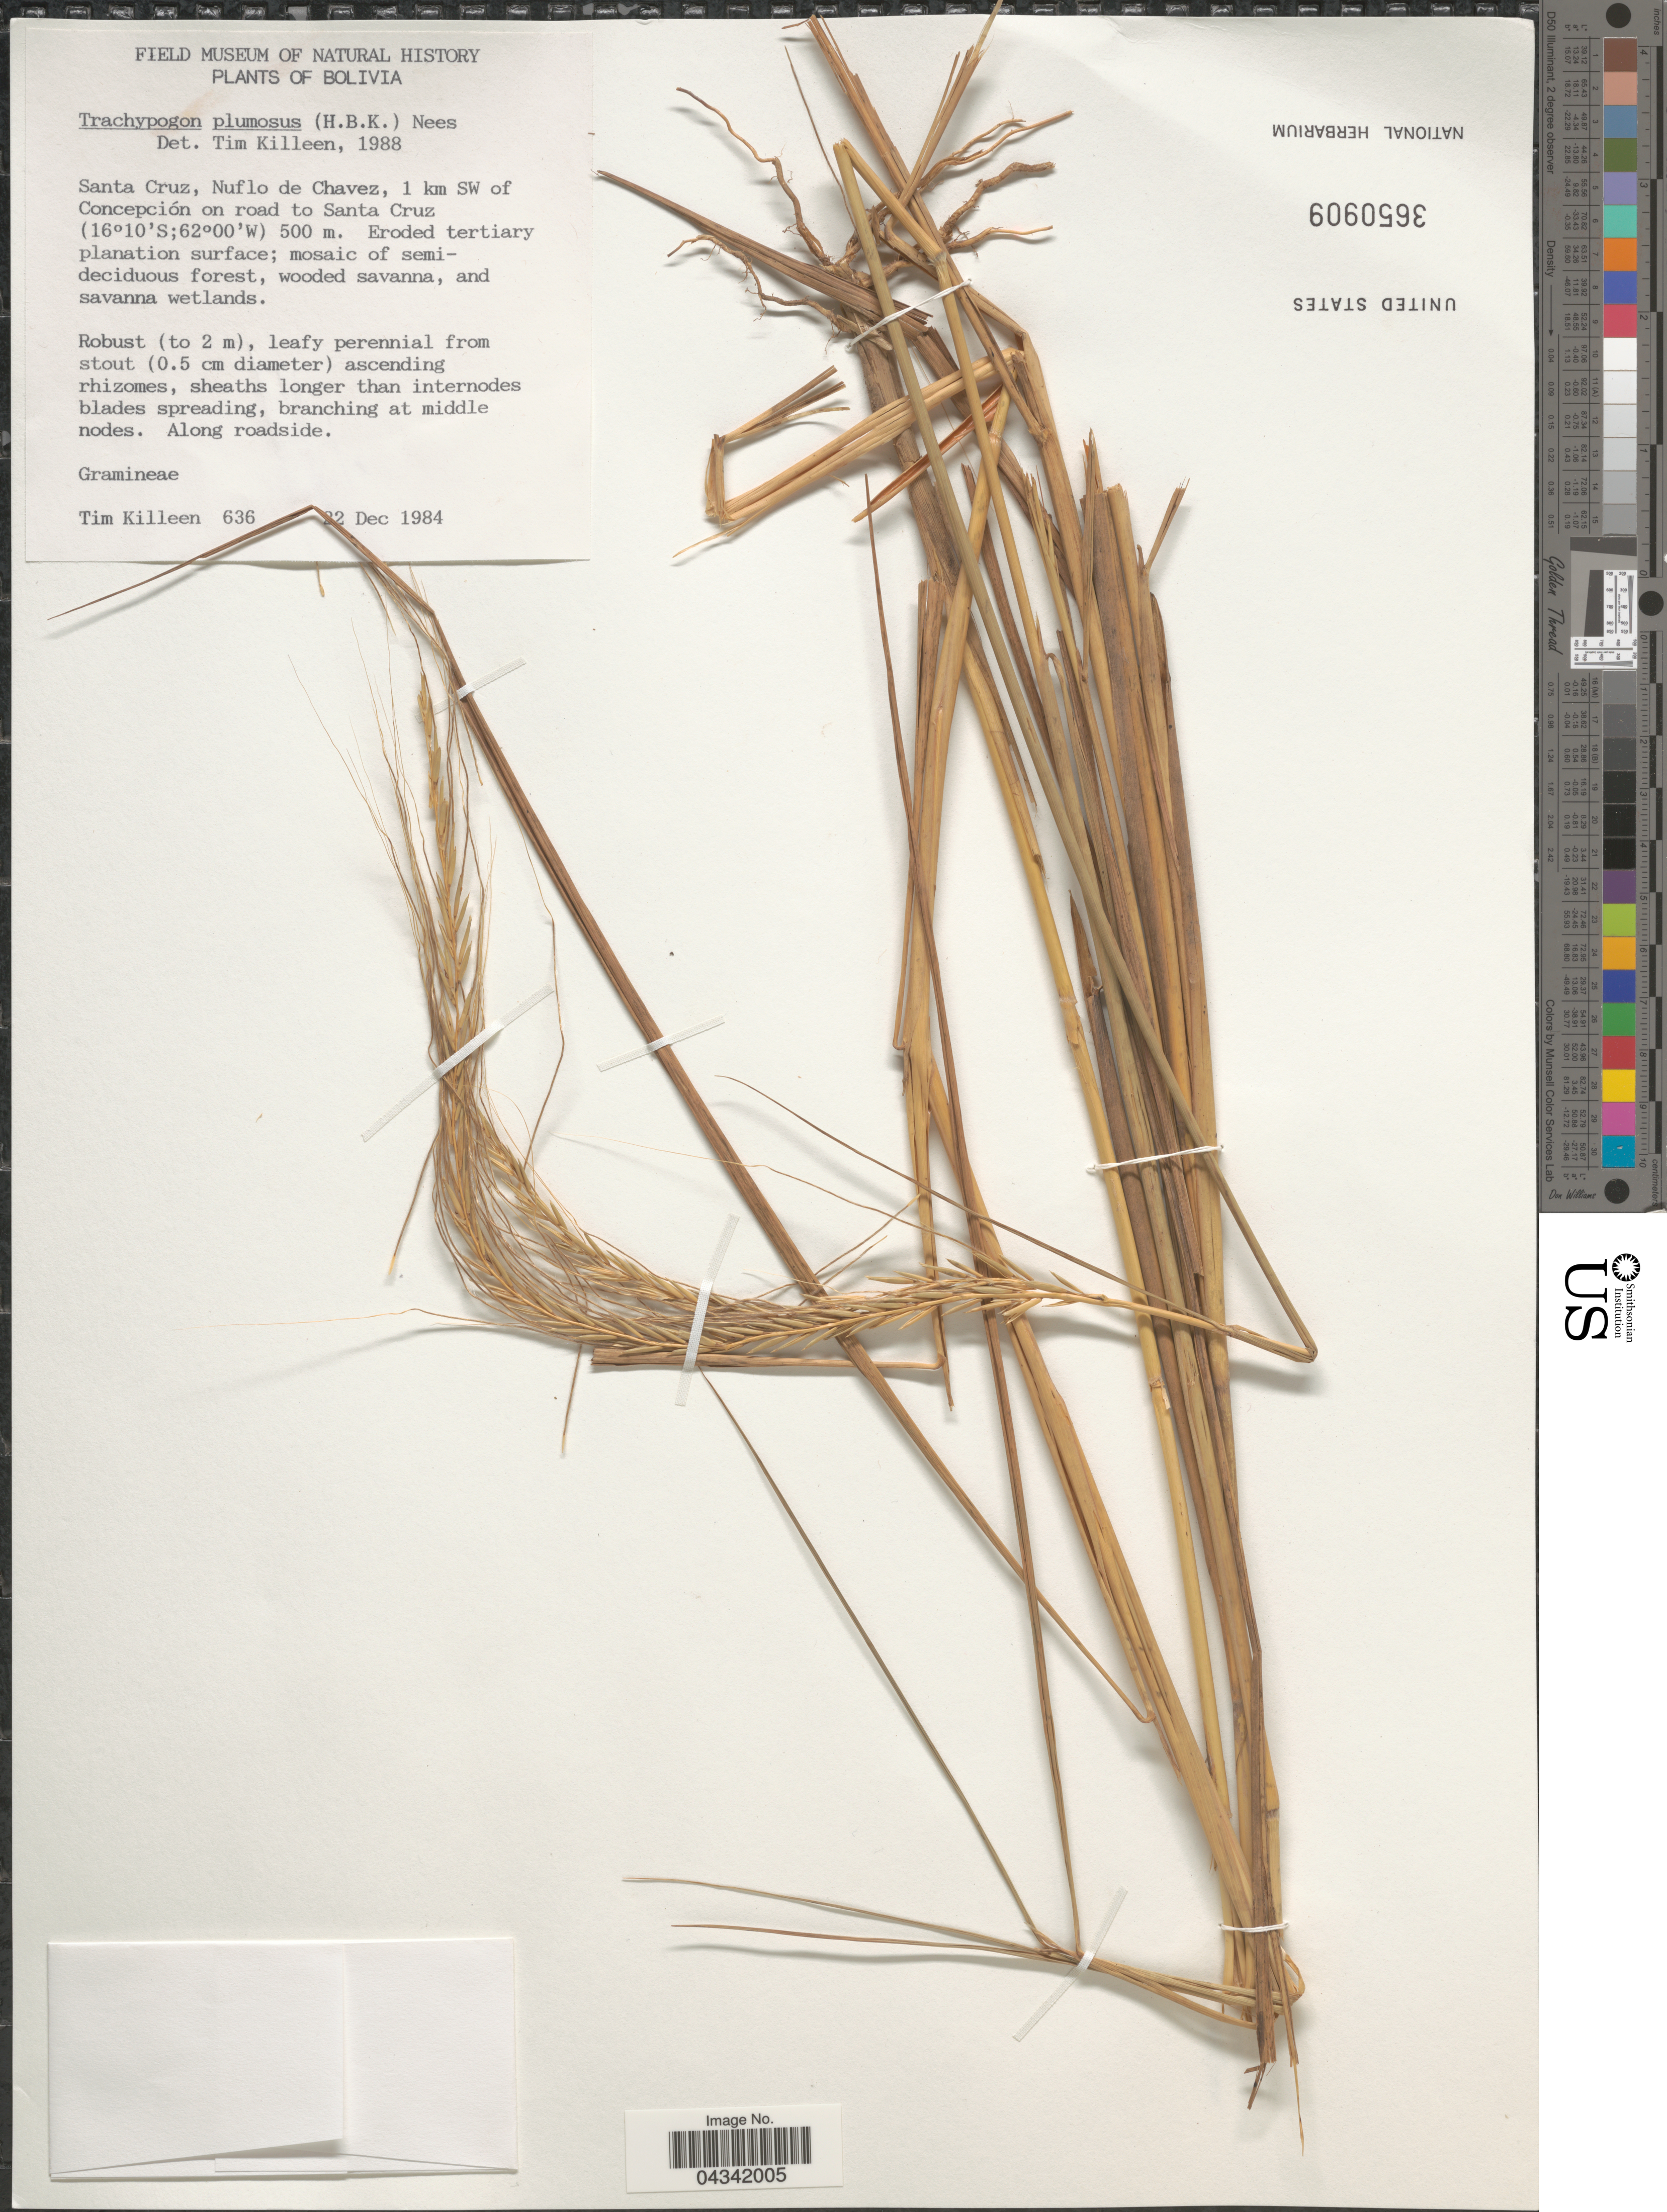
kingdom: Plantae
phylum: Tracheophyta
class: Liliopsida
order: Poales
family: Poaceae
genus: Trachypogon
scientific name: Trachypogon spicatus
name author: (L. f.) Kuntze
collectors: T. J. Killeen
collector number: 636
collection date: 1984-12-22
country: Bolivia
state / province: Santa Cruz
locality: Nuflo de Chavez, 1 km SW of Concepción on road to Santa Cruz.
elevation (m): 500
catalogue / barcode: US 3650909